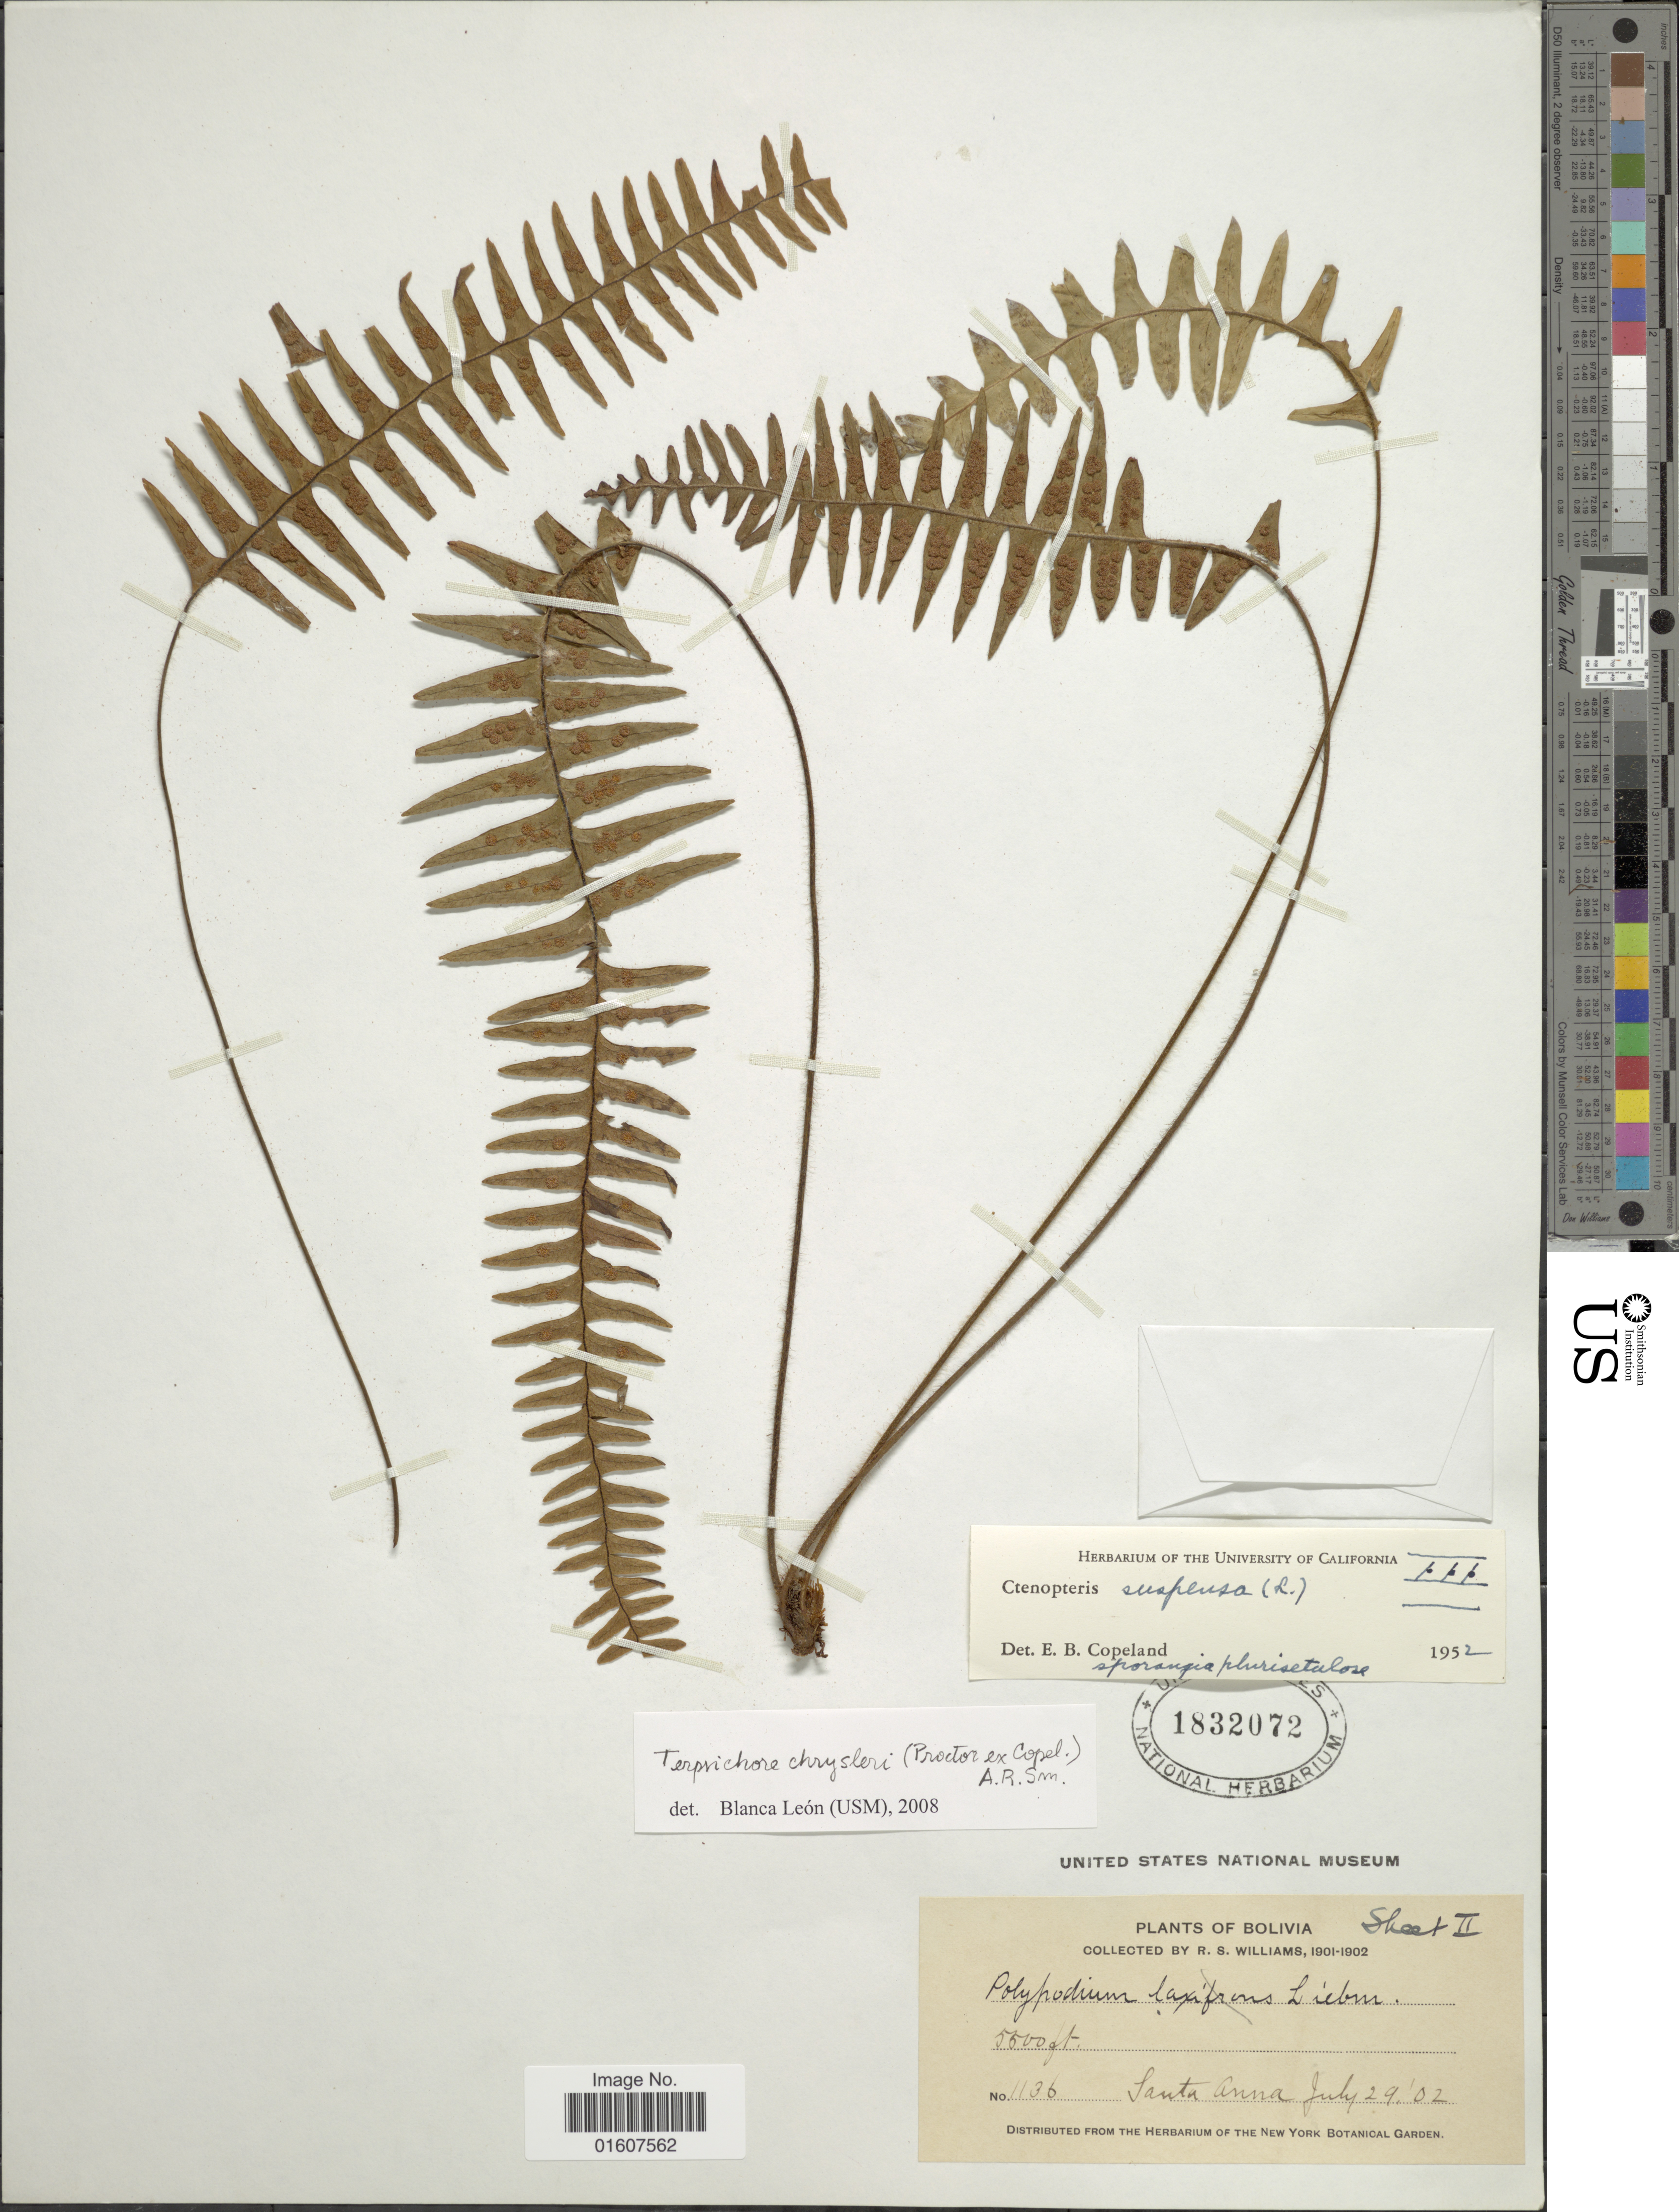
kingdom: Plantae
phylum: Tracheophyta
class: Polypodiopsida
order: Polypodiales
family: Polypodiaceae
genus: Terpsichore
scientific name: Terpsichore chrysleri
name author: (Copel.) A.R. Sm.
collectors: R. S. Williams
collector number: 1136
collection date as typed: July 29, '02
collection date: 1902-07-29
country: Bolivia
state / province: La Paz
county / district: Franz Tamayo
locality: Santa Ana (near Aten)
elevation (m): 1676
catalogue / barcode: US 1832072